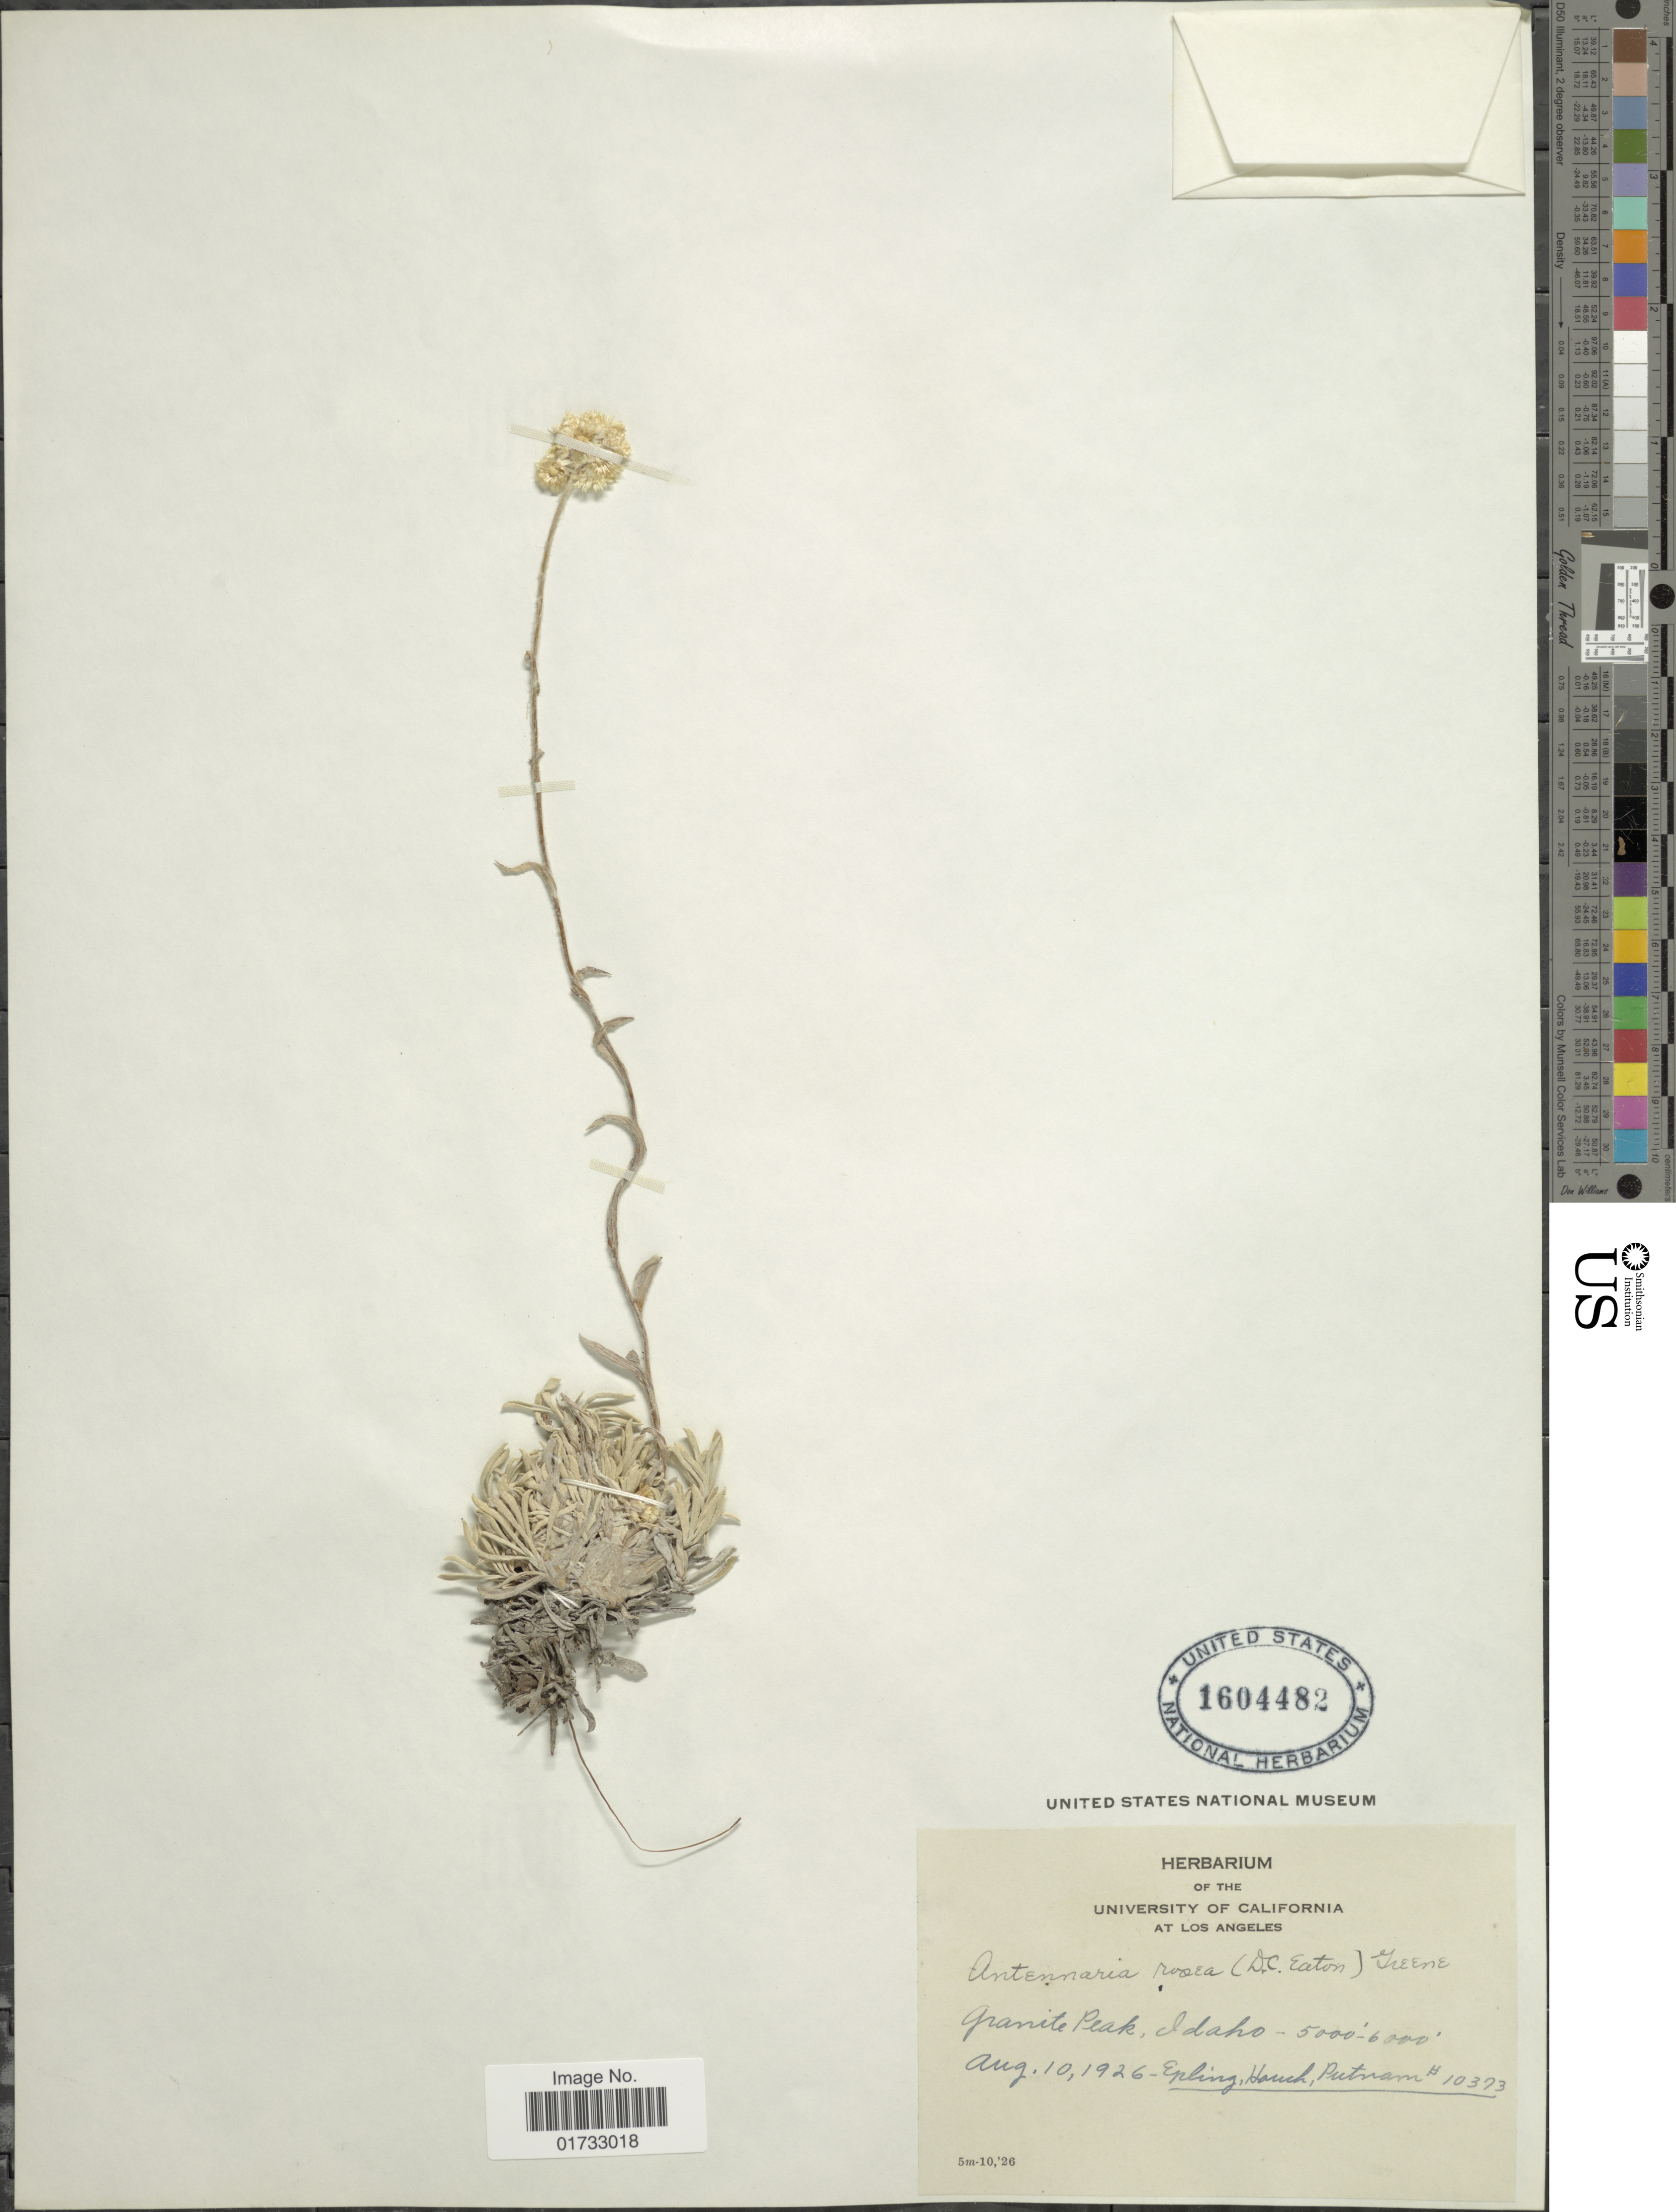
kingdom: Plantae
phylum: Tracheophyta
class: Magnoliopsida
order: Asterales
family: Asteraceae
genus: Antennaria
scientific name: Antennaria rosea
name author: Greene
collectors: -- Epling, -. Hauch & Putnam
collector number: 10373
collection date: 1926-08-10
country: United States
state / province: Idaho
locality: Granite Peak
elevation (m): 1524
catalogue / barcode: US 1604482